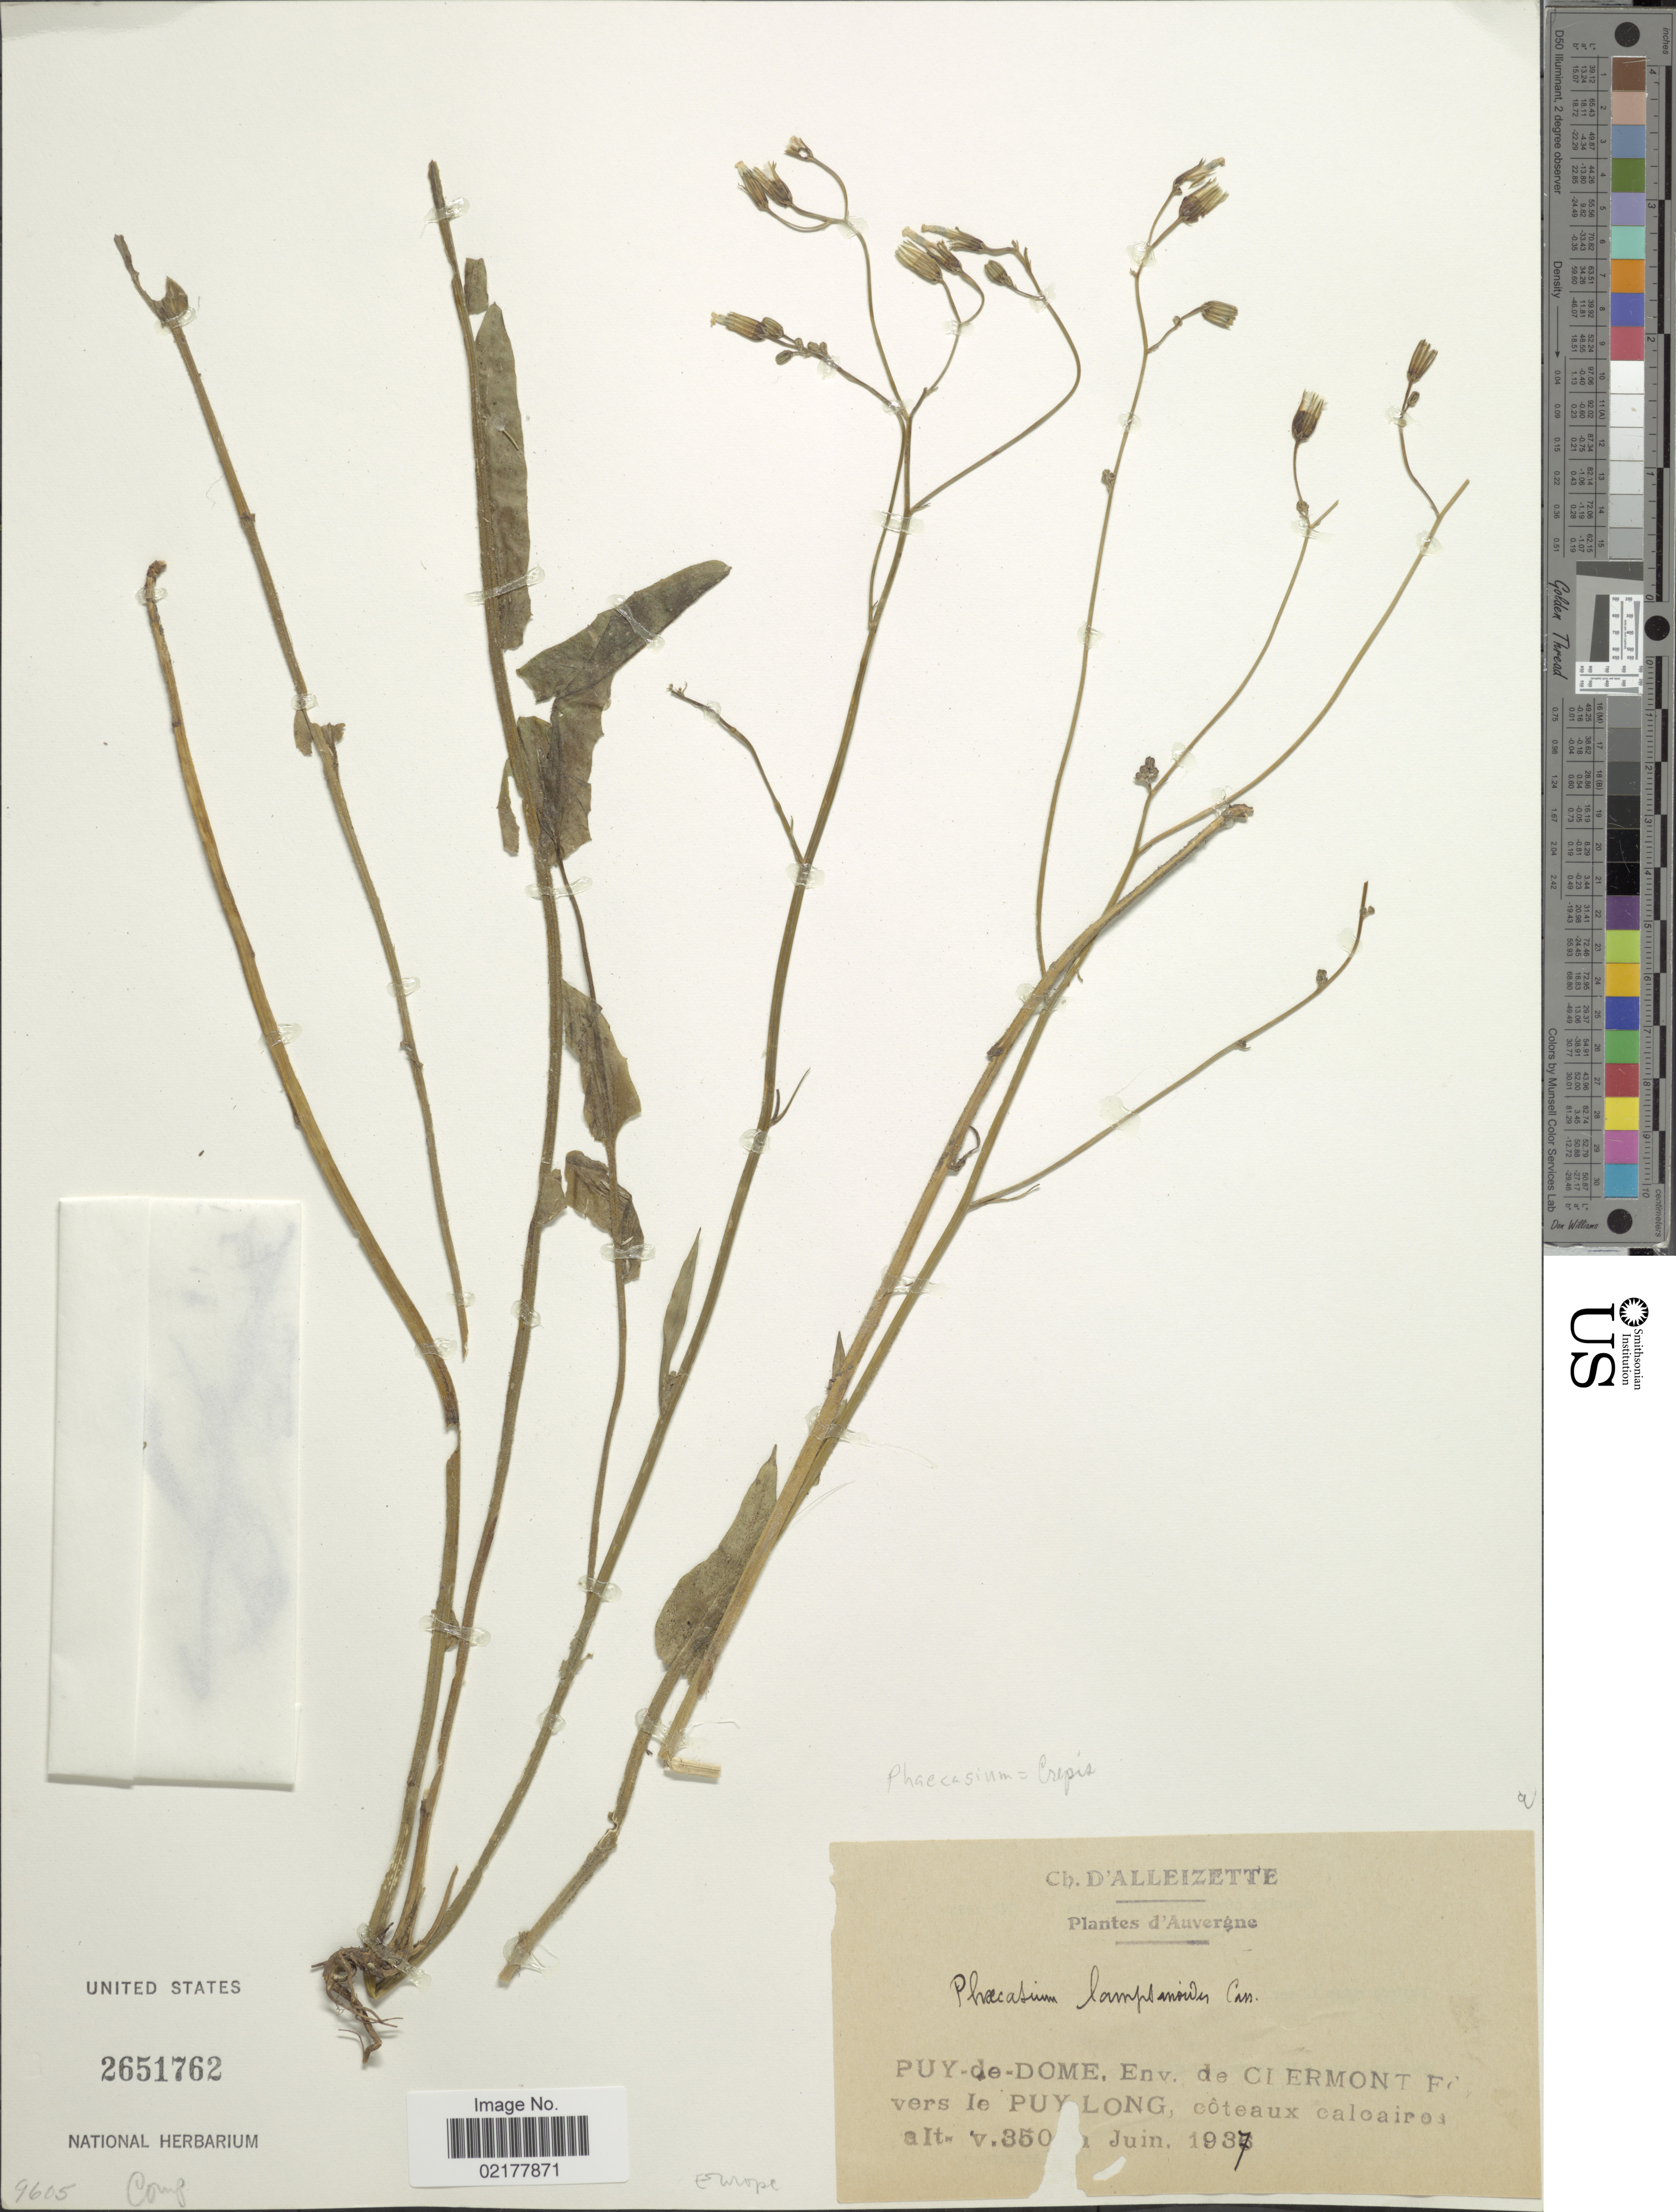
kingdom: Plantae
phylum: Tracheophyta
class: Magnoliopsida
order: Asterales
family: Asteraceae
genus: Crepis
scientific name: Crepis lampsanoides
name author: (Gouan) Tausch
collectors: D'alleizette, CH.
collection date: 1937-06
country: France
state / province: Auvergne-Rhône-Alpes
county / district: Puy-de-Dôme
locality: Puy-de-Dome, Env. de Clermont F [interpreted] vers le Puy Long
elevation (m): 350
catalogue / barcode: US 2651762